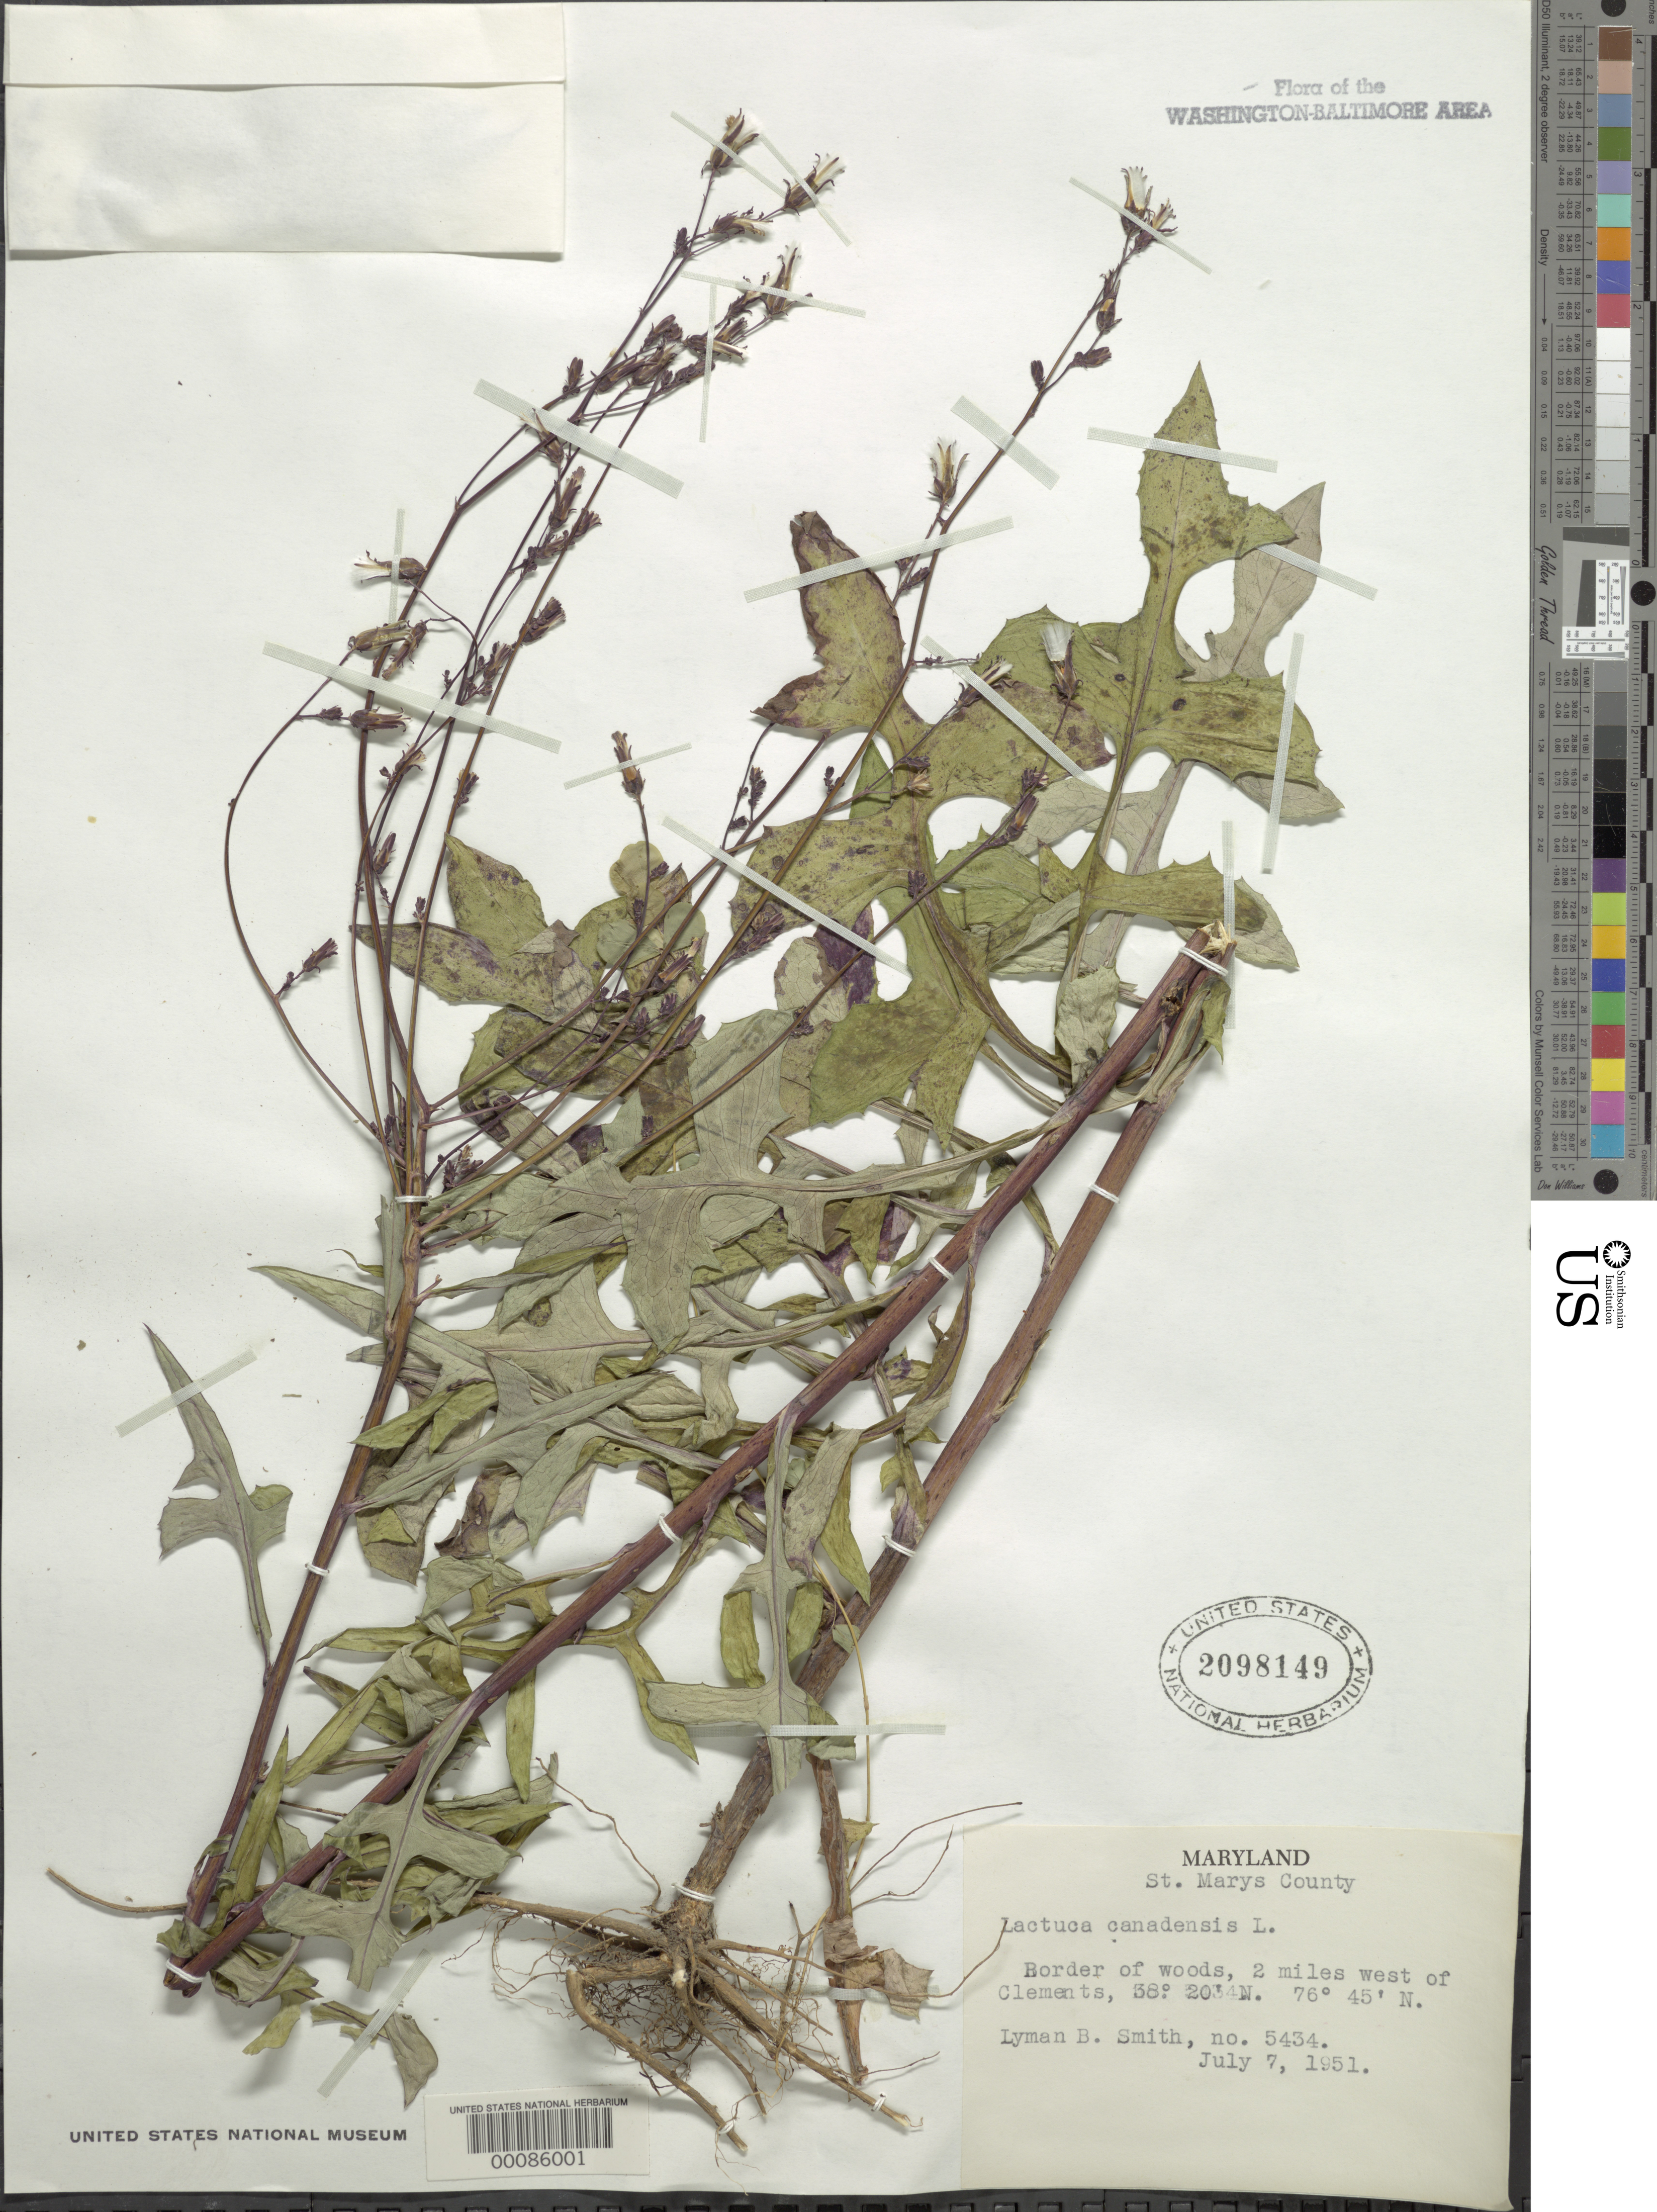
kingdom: Plantae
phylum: Tracheophyta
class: Magnoliopsida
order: Asterales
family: Asteraceae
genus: Lactuca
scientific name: Lactuca canadensis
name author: L.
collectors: L. Smith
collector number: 5434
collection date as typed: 07 Jul 1951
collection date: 1951-07-07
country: United States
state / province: Maryland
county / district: St. Mary's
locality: West of Clements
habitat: Border of woods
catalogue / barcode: US 2098149